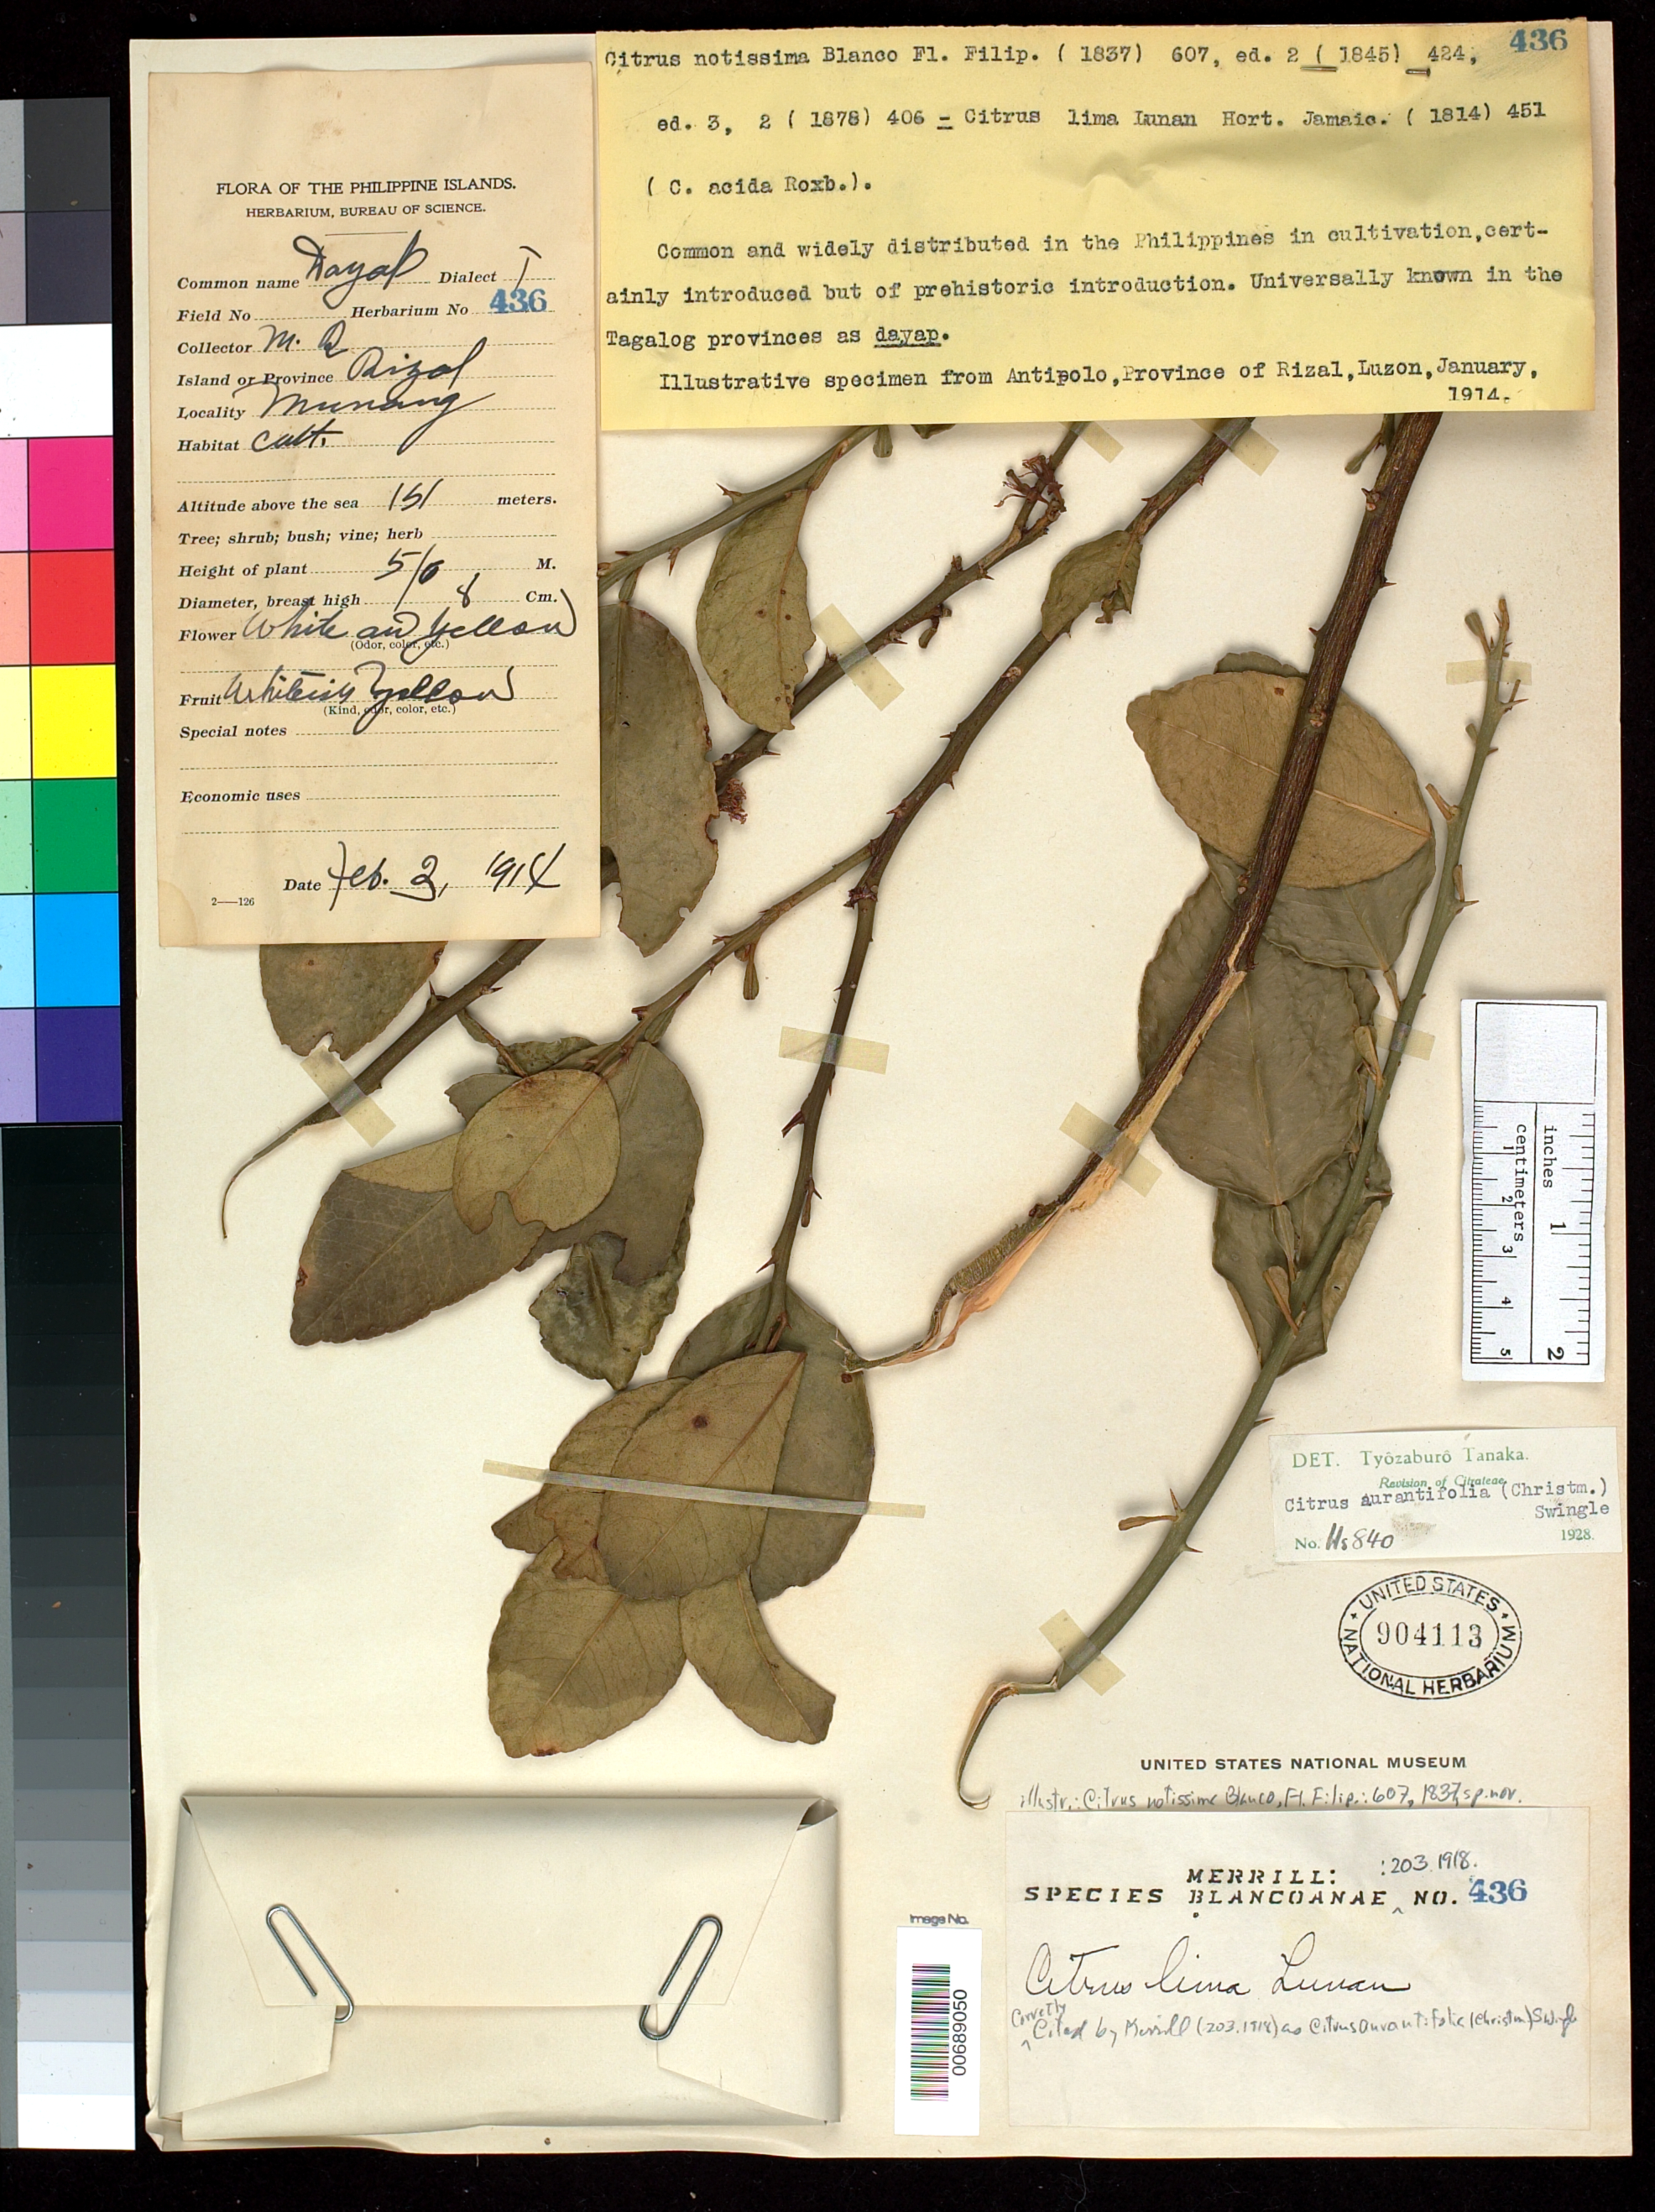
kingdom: Plantae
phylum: Tracheophyta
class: Magnoliopsida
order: Sapindales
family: Rutaceae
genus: Citrus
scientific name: Citrus x aurantifolia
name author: (Christm.) Swingle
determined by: Tanaka, --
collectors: M. Ramos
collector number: Sp. Blancoan. 0436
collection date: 1914-01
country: Philippines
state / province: Calabarzon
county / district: Rizal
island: Luzon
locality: Munang "dayap"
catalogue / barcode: US 904113